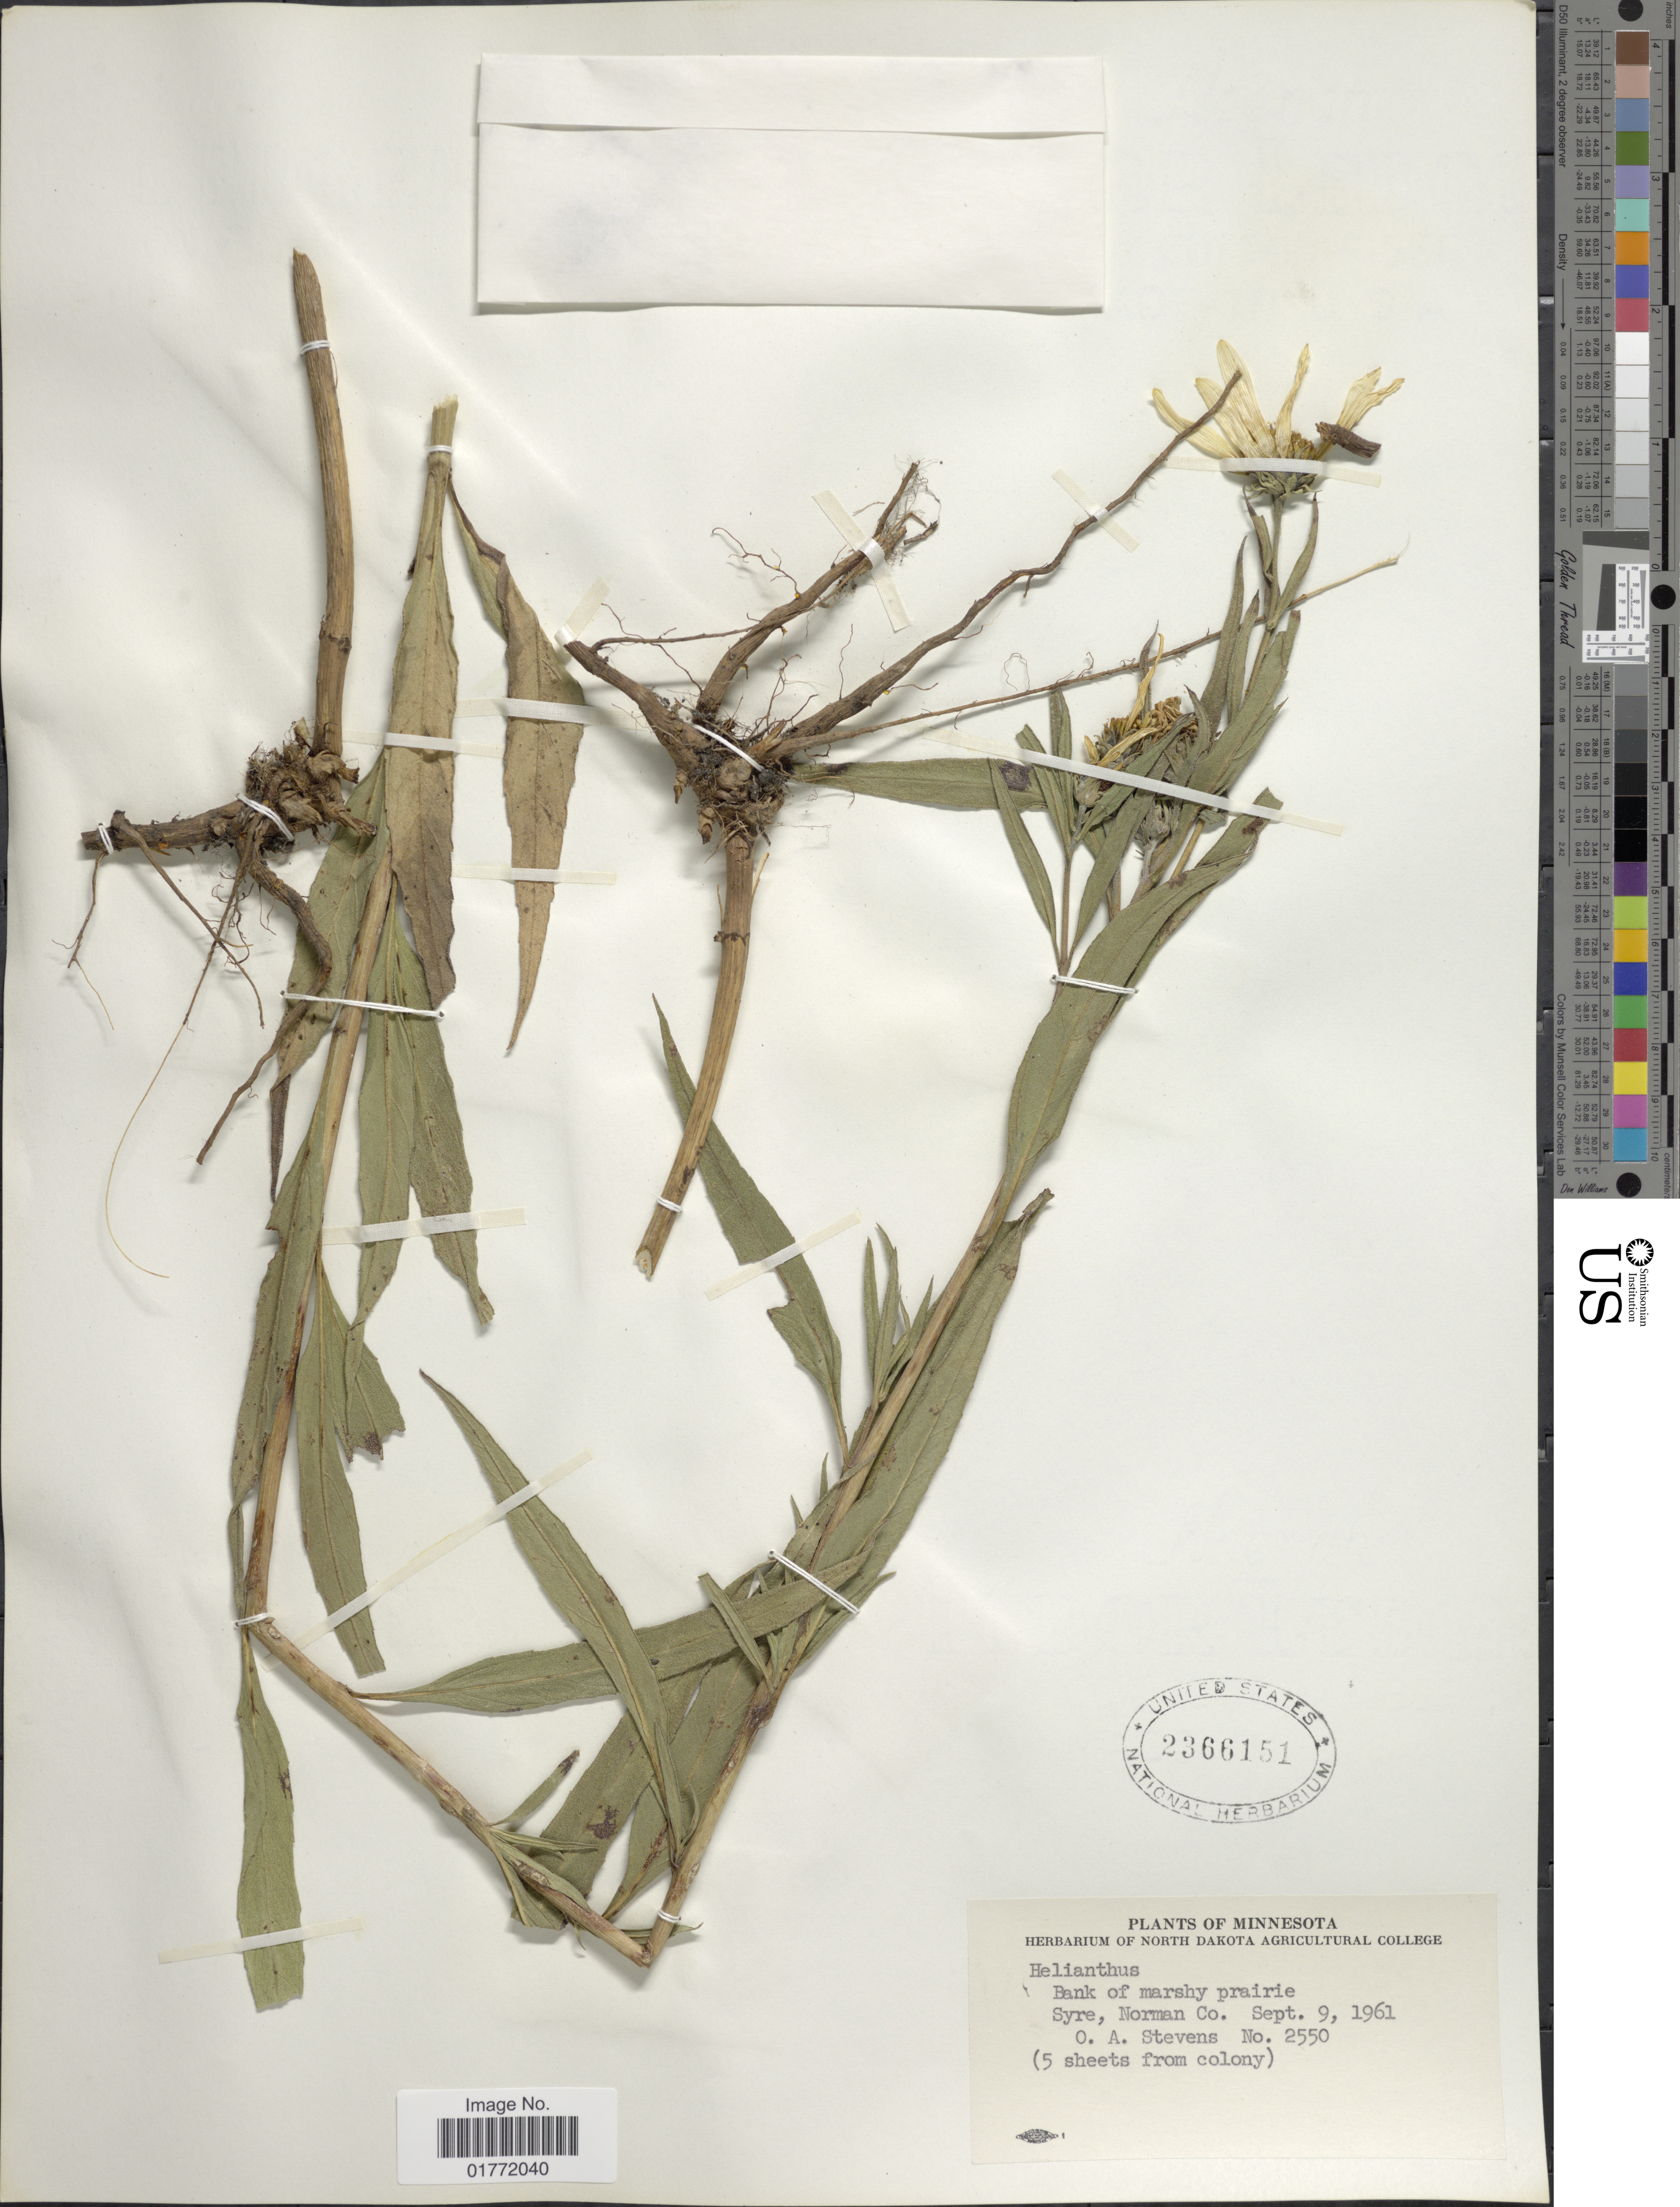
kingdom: Plantae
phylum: Tracheophyta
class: Magnoliopsida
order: Asterales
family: Asteraceae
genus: Helianthus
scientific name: Helianthus sp.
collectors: O. A. Stevens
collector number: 2550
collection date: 1961-09-09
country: United States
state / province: Minnesota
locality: Syre, Norman Co.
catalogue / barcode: US 2366151